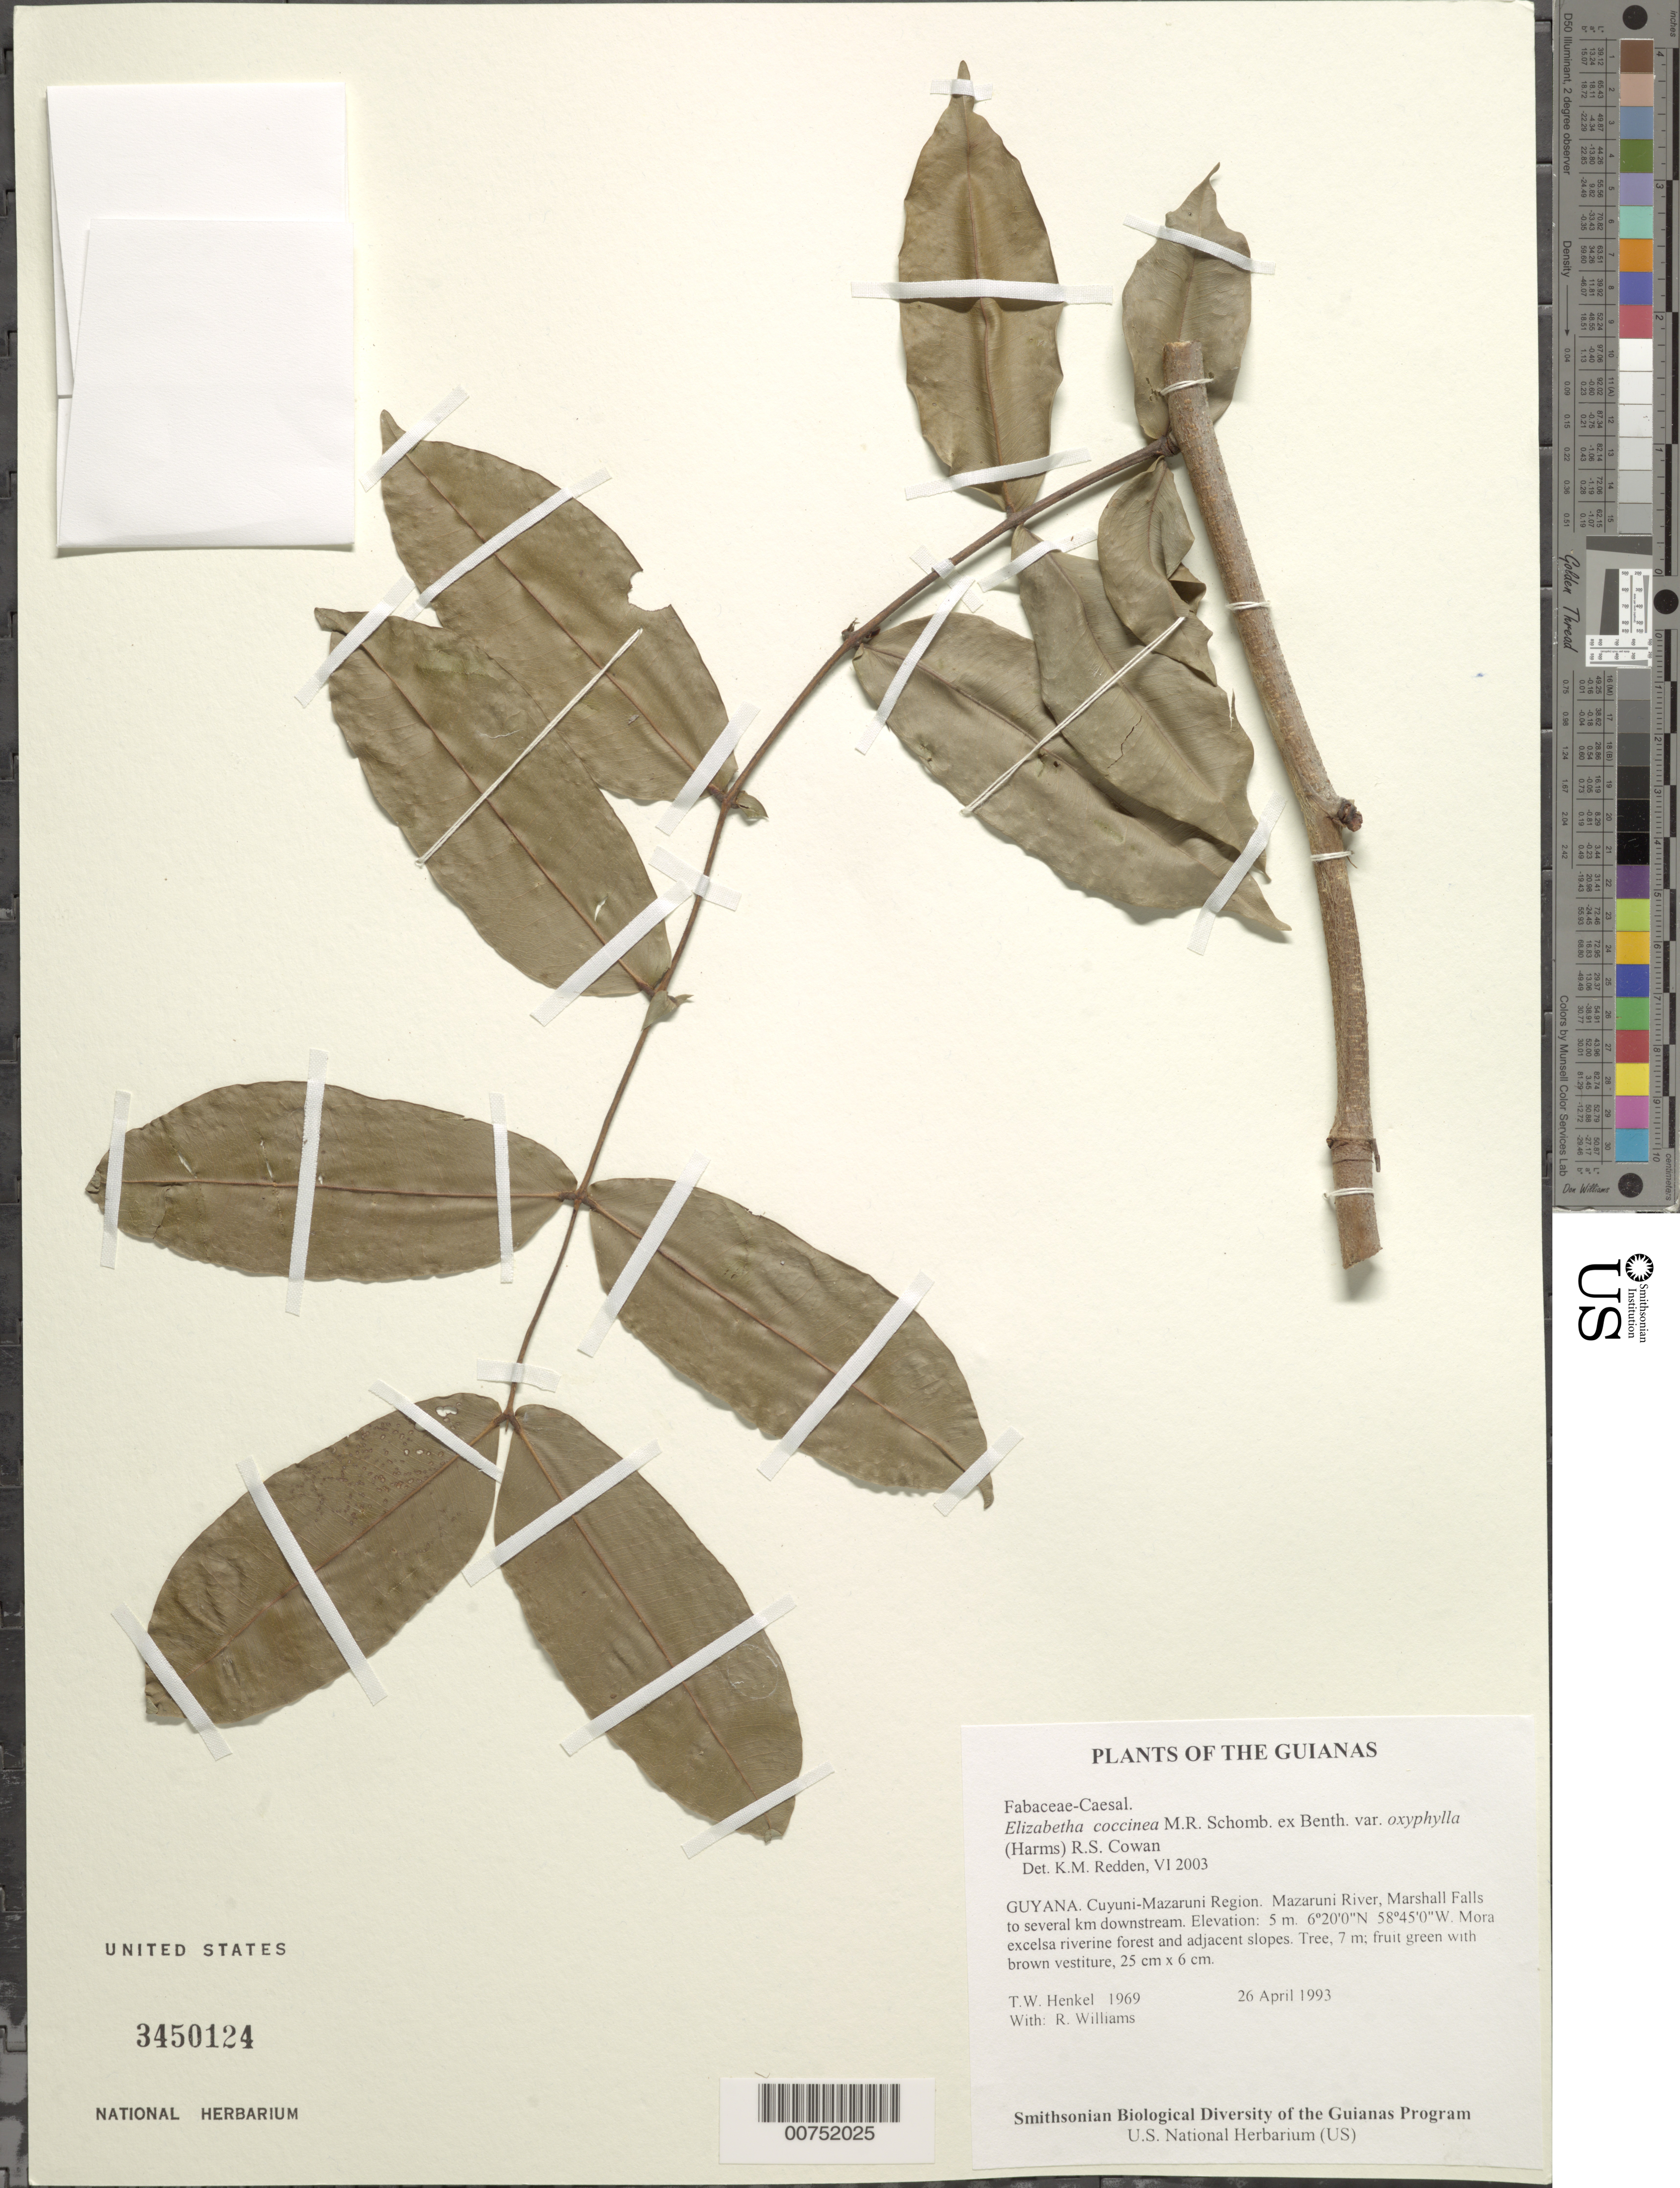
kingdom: Plantae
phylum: Tracheophyta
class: Magnoliopsida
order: Fabales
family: Fabaceae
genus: Elizabetha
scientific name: Elizabetha coccinea var. oxyphylla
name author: (Harms) R.S. Cowan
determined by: Redden, K. M.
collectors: T. Henkel & R. Williams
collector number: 1969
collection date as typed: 26 April 1993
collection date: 1993-04-26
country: Guyana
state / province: Cuyuni-Mazaruni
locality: Mazaruni River, Marshall Falls to several km downstream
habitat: Mora excelsa riverine forest and adjacent slopes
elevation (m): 5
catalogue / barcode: US 3450124